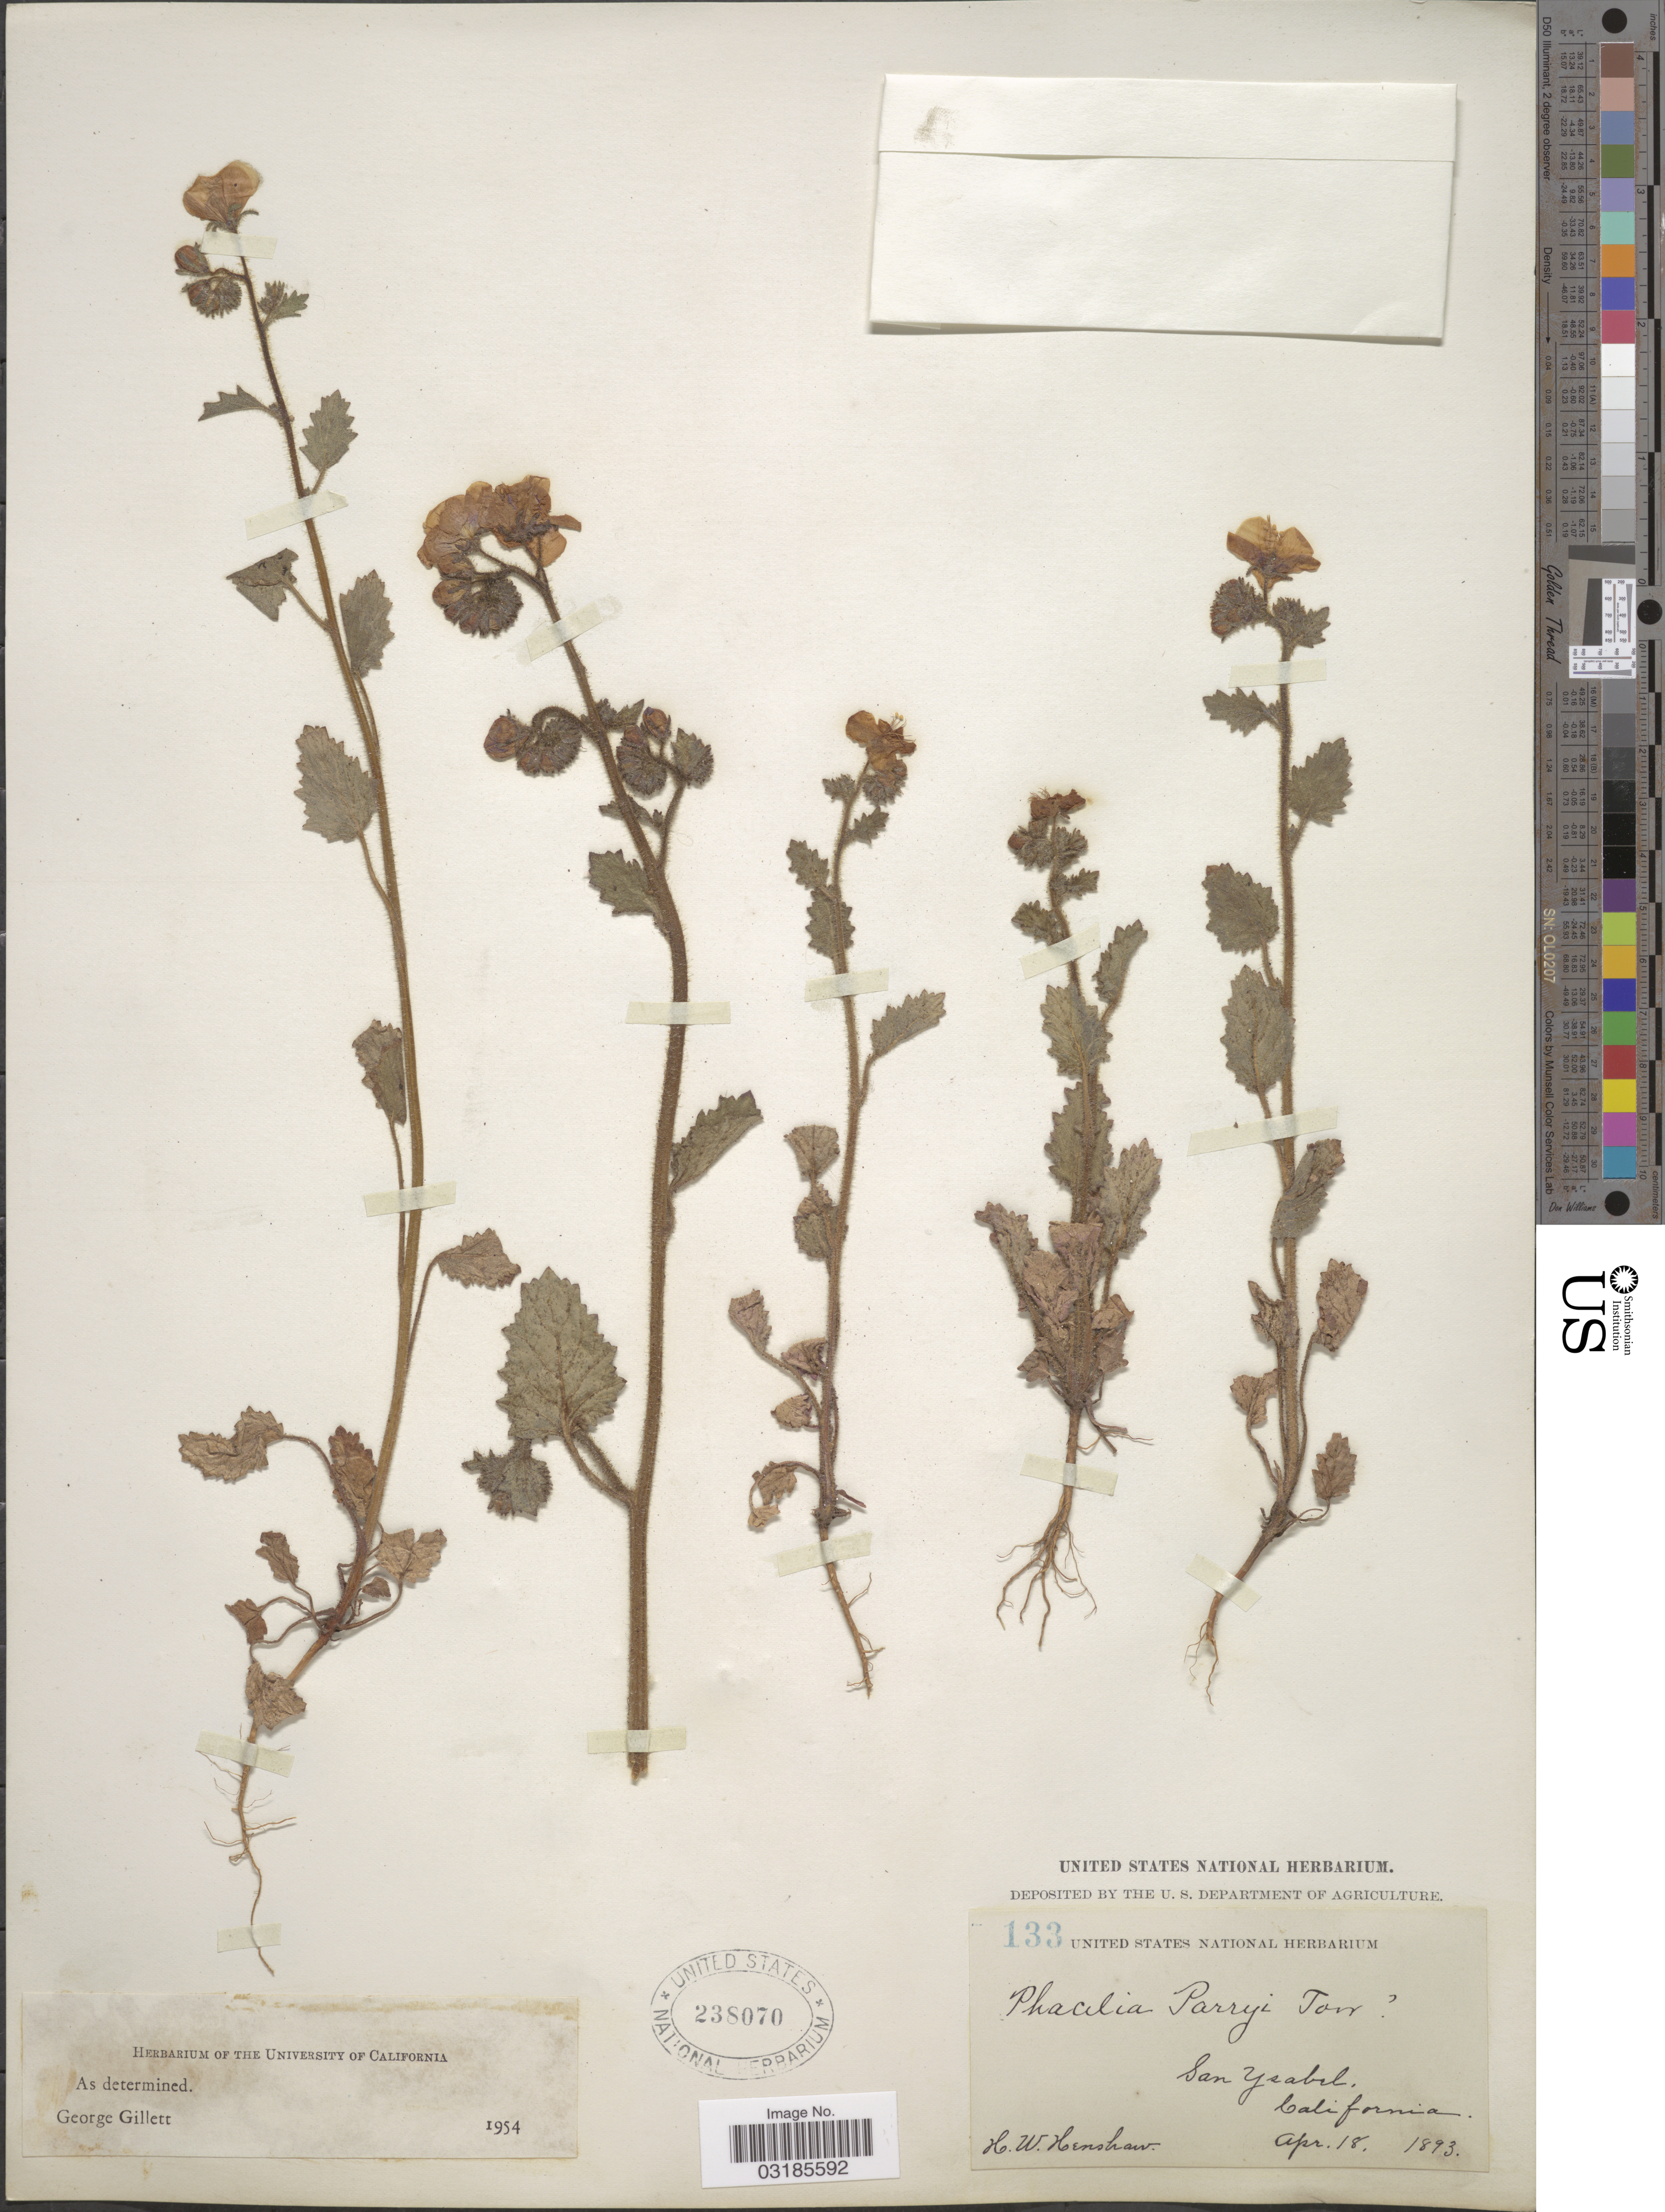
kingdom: Plantae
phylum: Tracheophyta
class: Magnoliopsida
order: Boraginales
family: Hydrophyllaceae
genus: Phacelia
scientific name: Phacelia parryi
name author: Torr. in Emory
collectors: H. Henshaw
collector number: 133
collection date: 1893-04-18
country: United States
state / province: California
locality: San Ysabel.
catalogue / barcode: US 238070